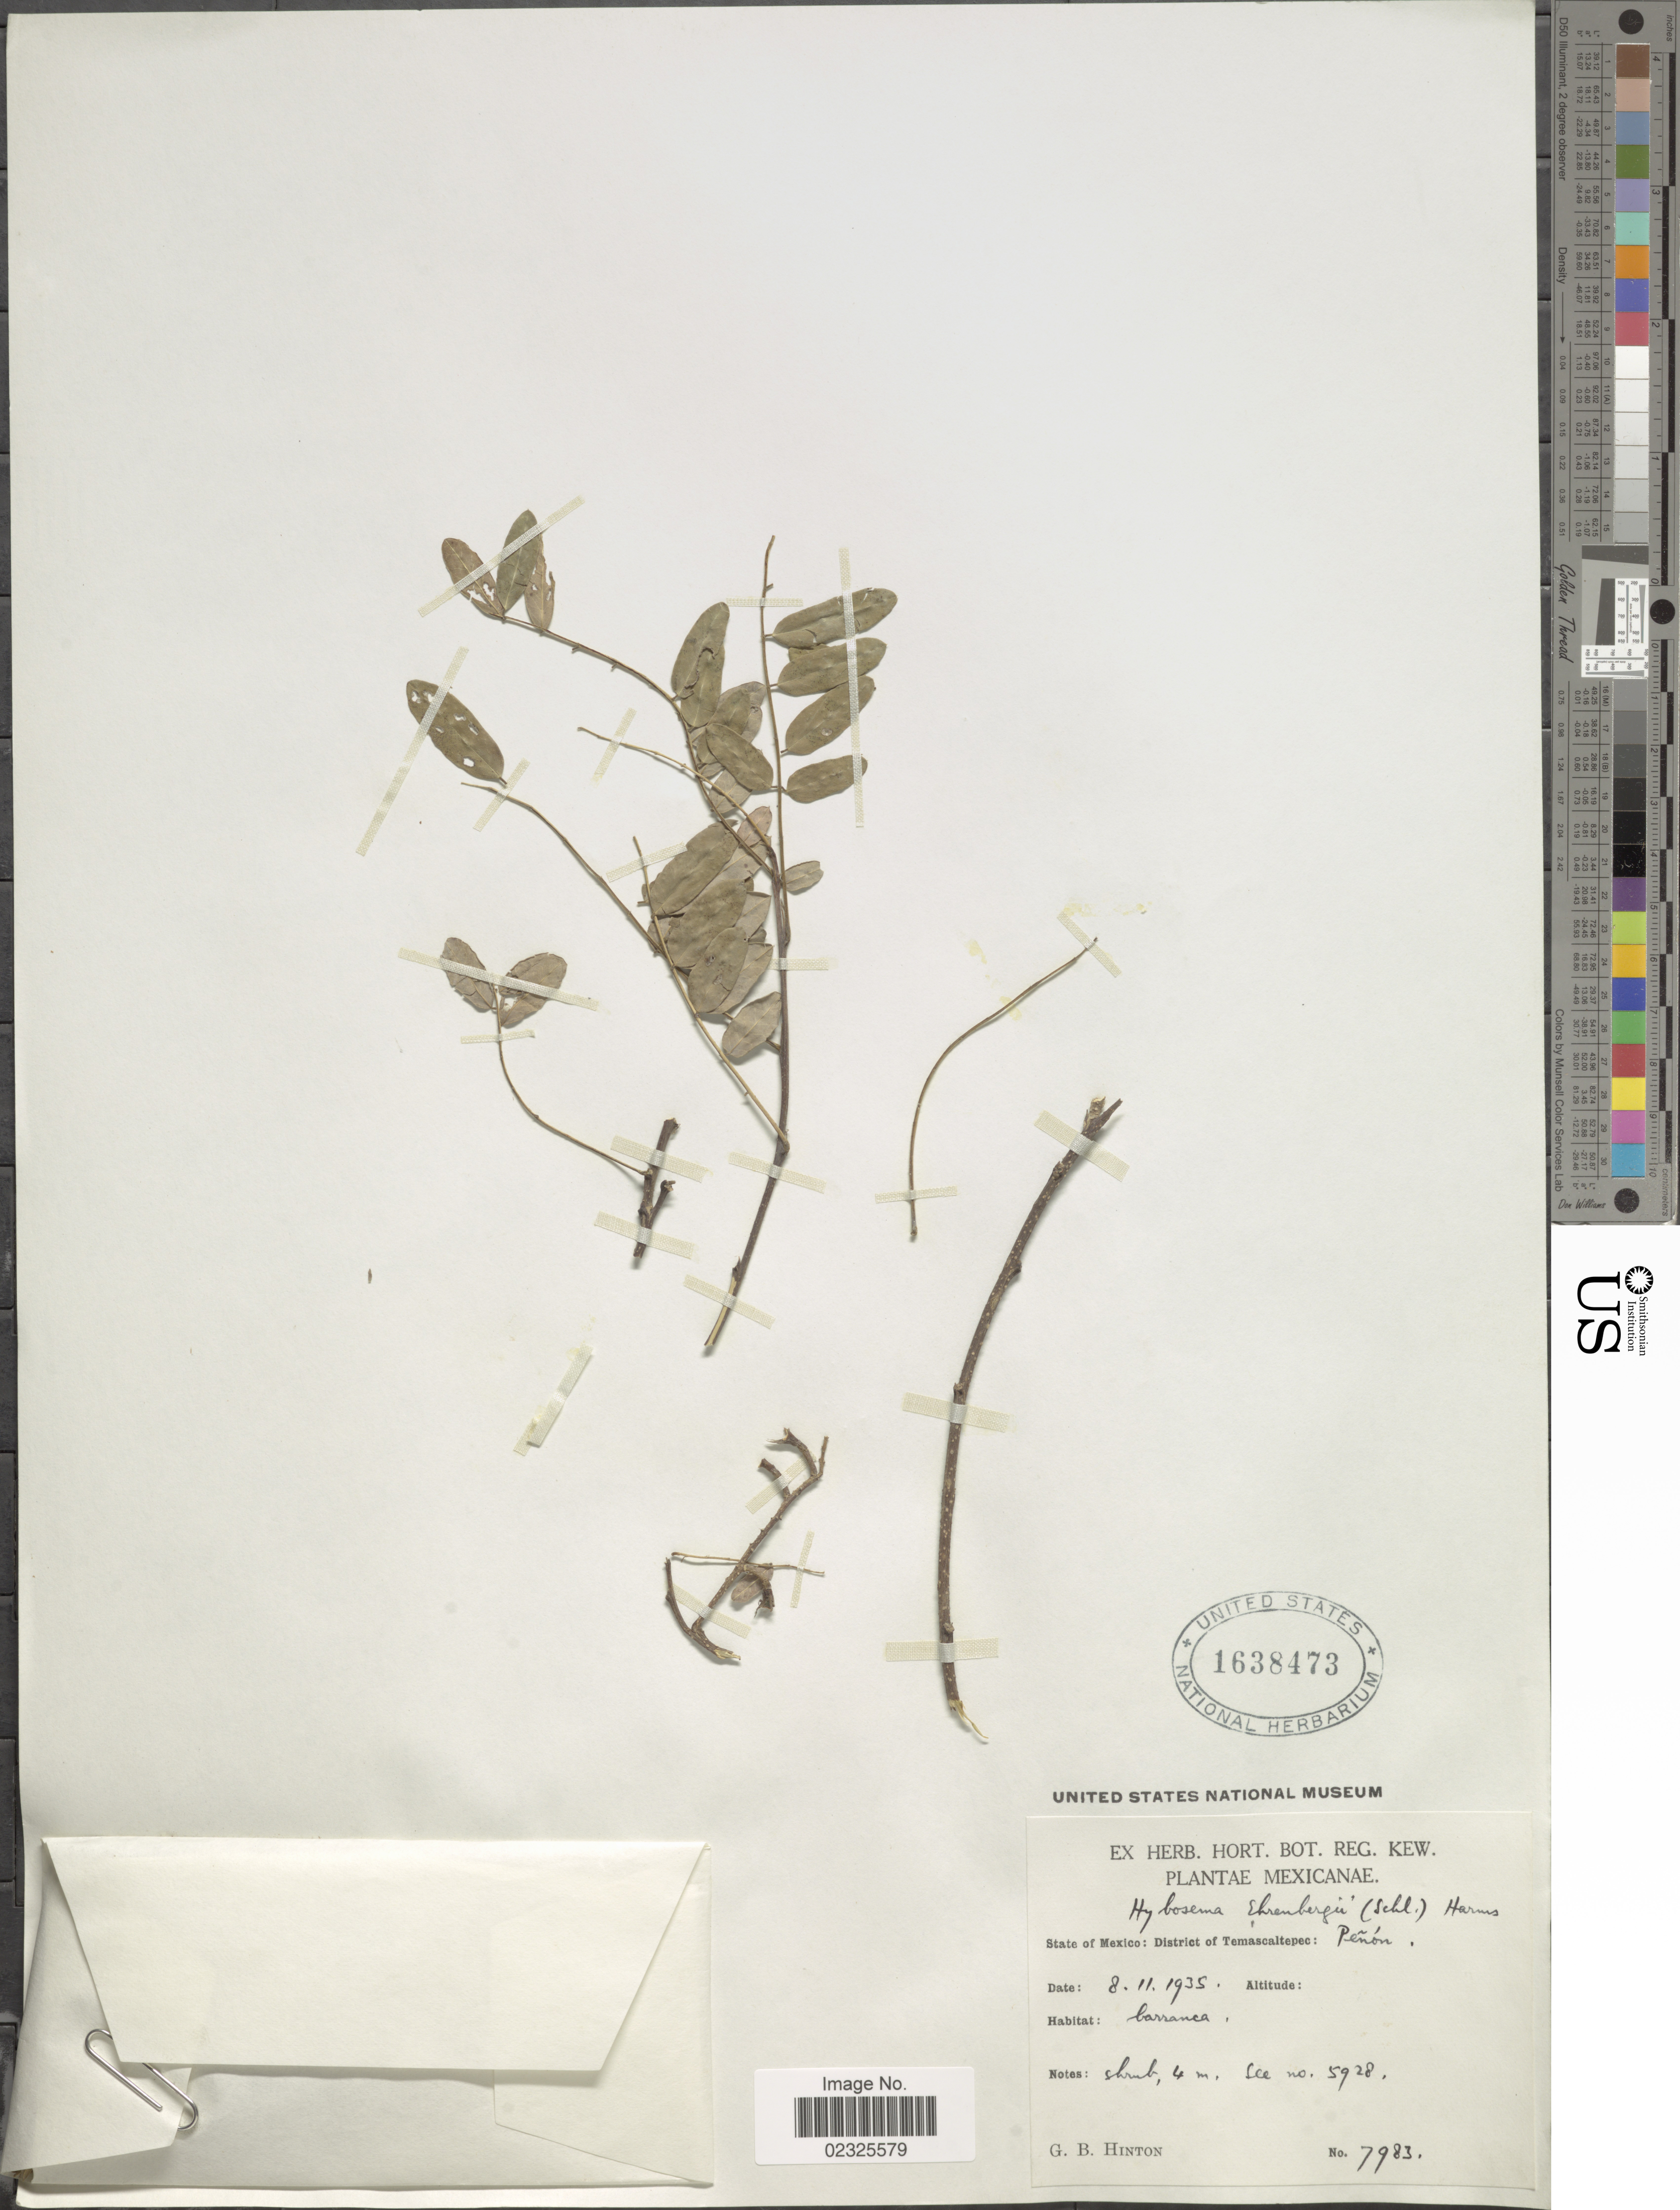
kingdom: Plantae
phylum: Tracheophyta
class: Magnoliopsida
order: Fabales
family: Fabaceae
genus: Gliricidia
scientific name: Gliricidia ehrenbergii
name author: (Schltdl.) Rydb.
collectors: G. B. Hinton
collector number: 7983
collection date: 1935-11-08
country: Mexico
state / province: México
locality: District of Temascaltepec: Peñon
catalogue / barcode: US 1638473